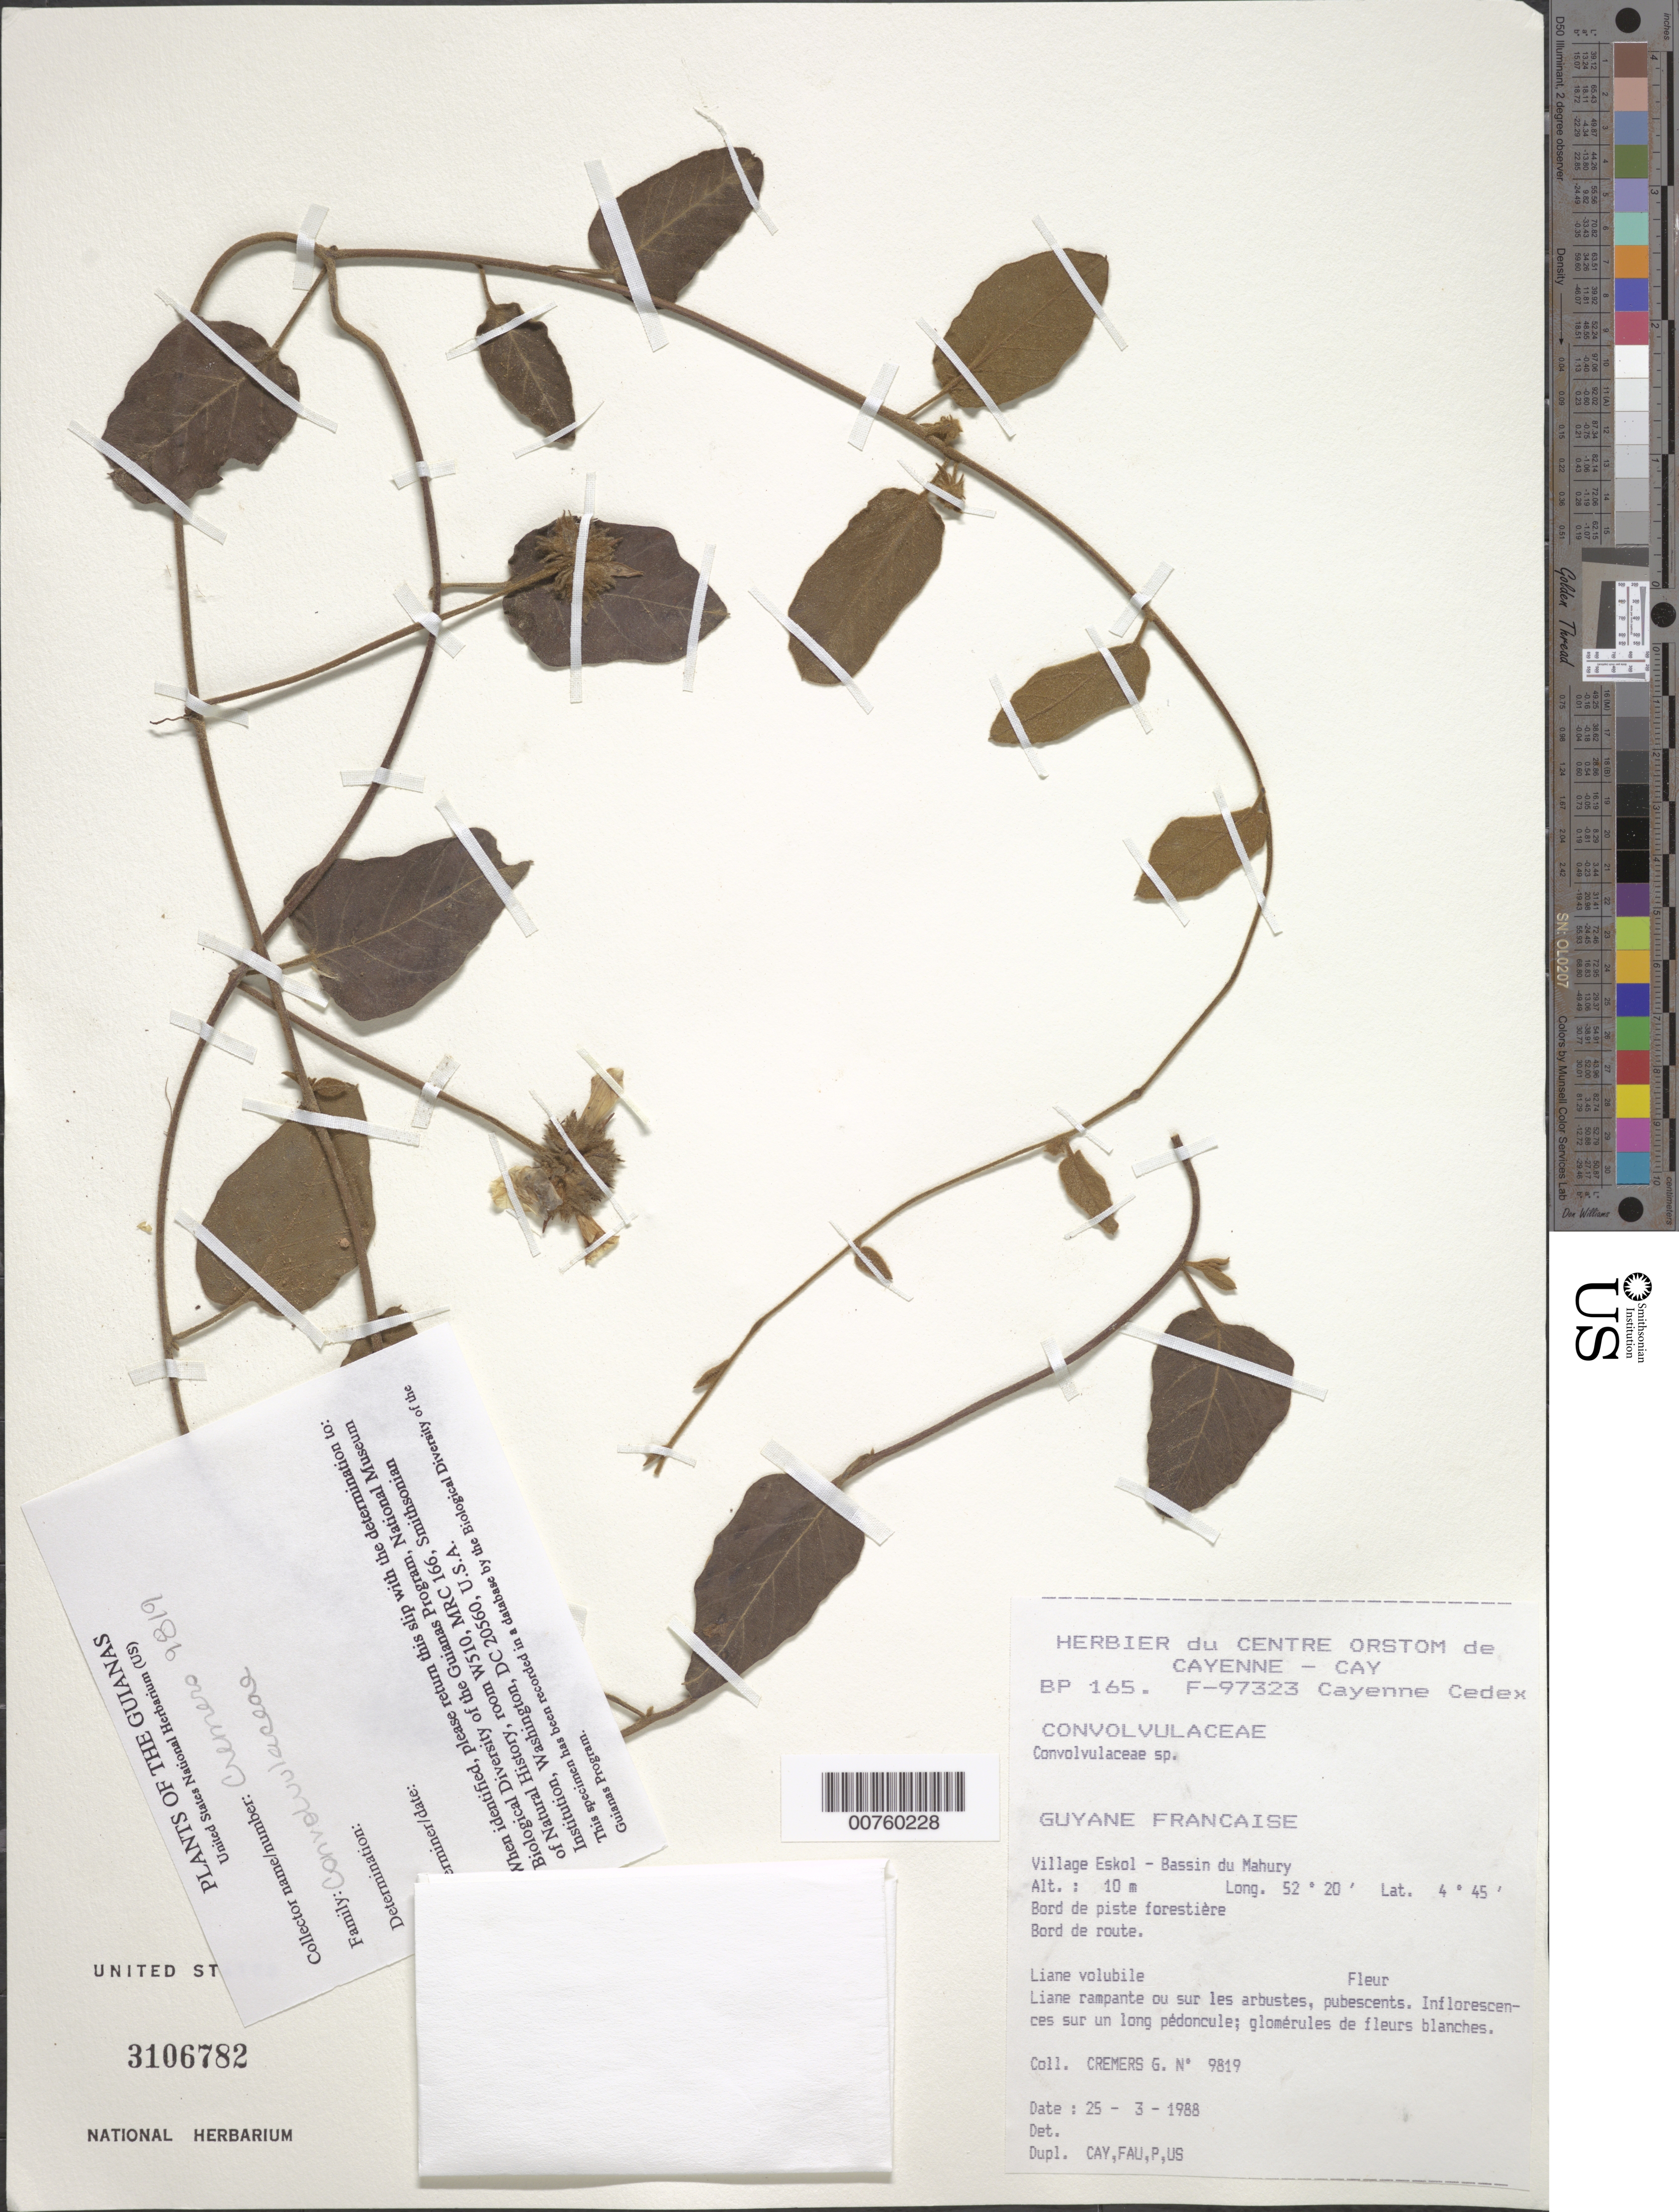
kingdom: Plantae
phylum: Tracheophyta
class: Magnoliopsida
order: Solanales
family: Convolvulaceae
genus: Jacquemontia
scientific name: Jacquemontia guyanensis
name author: (Aubl.) Meisn.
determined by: Staples, G. W.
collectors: G. Cremers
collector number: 9819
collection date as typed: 25-Mar-88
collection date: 1988-03-25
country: French Guiana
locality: Eskol Village - Bassin du Mahury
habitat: Forest trail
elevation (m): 10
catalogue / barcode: US 3106782